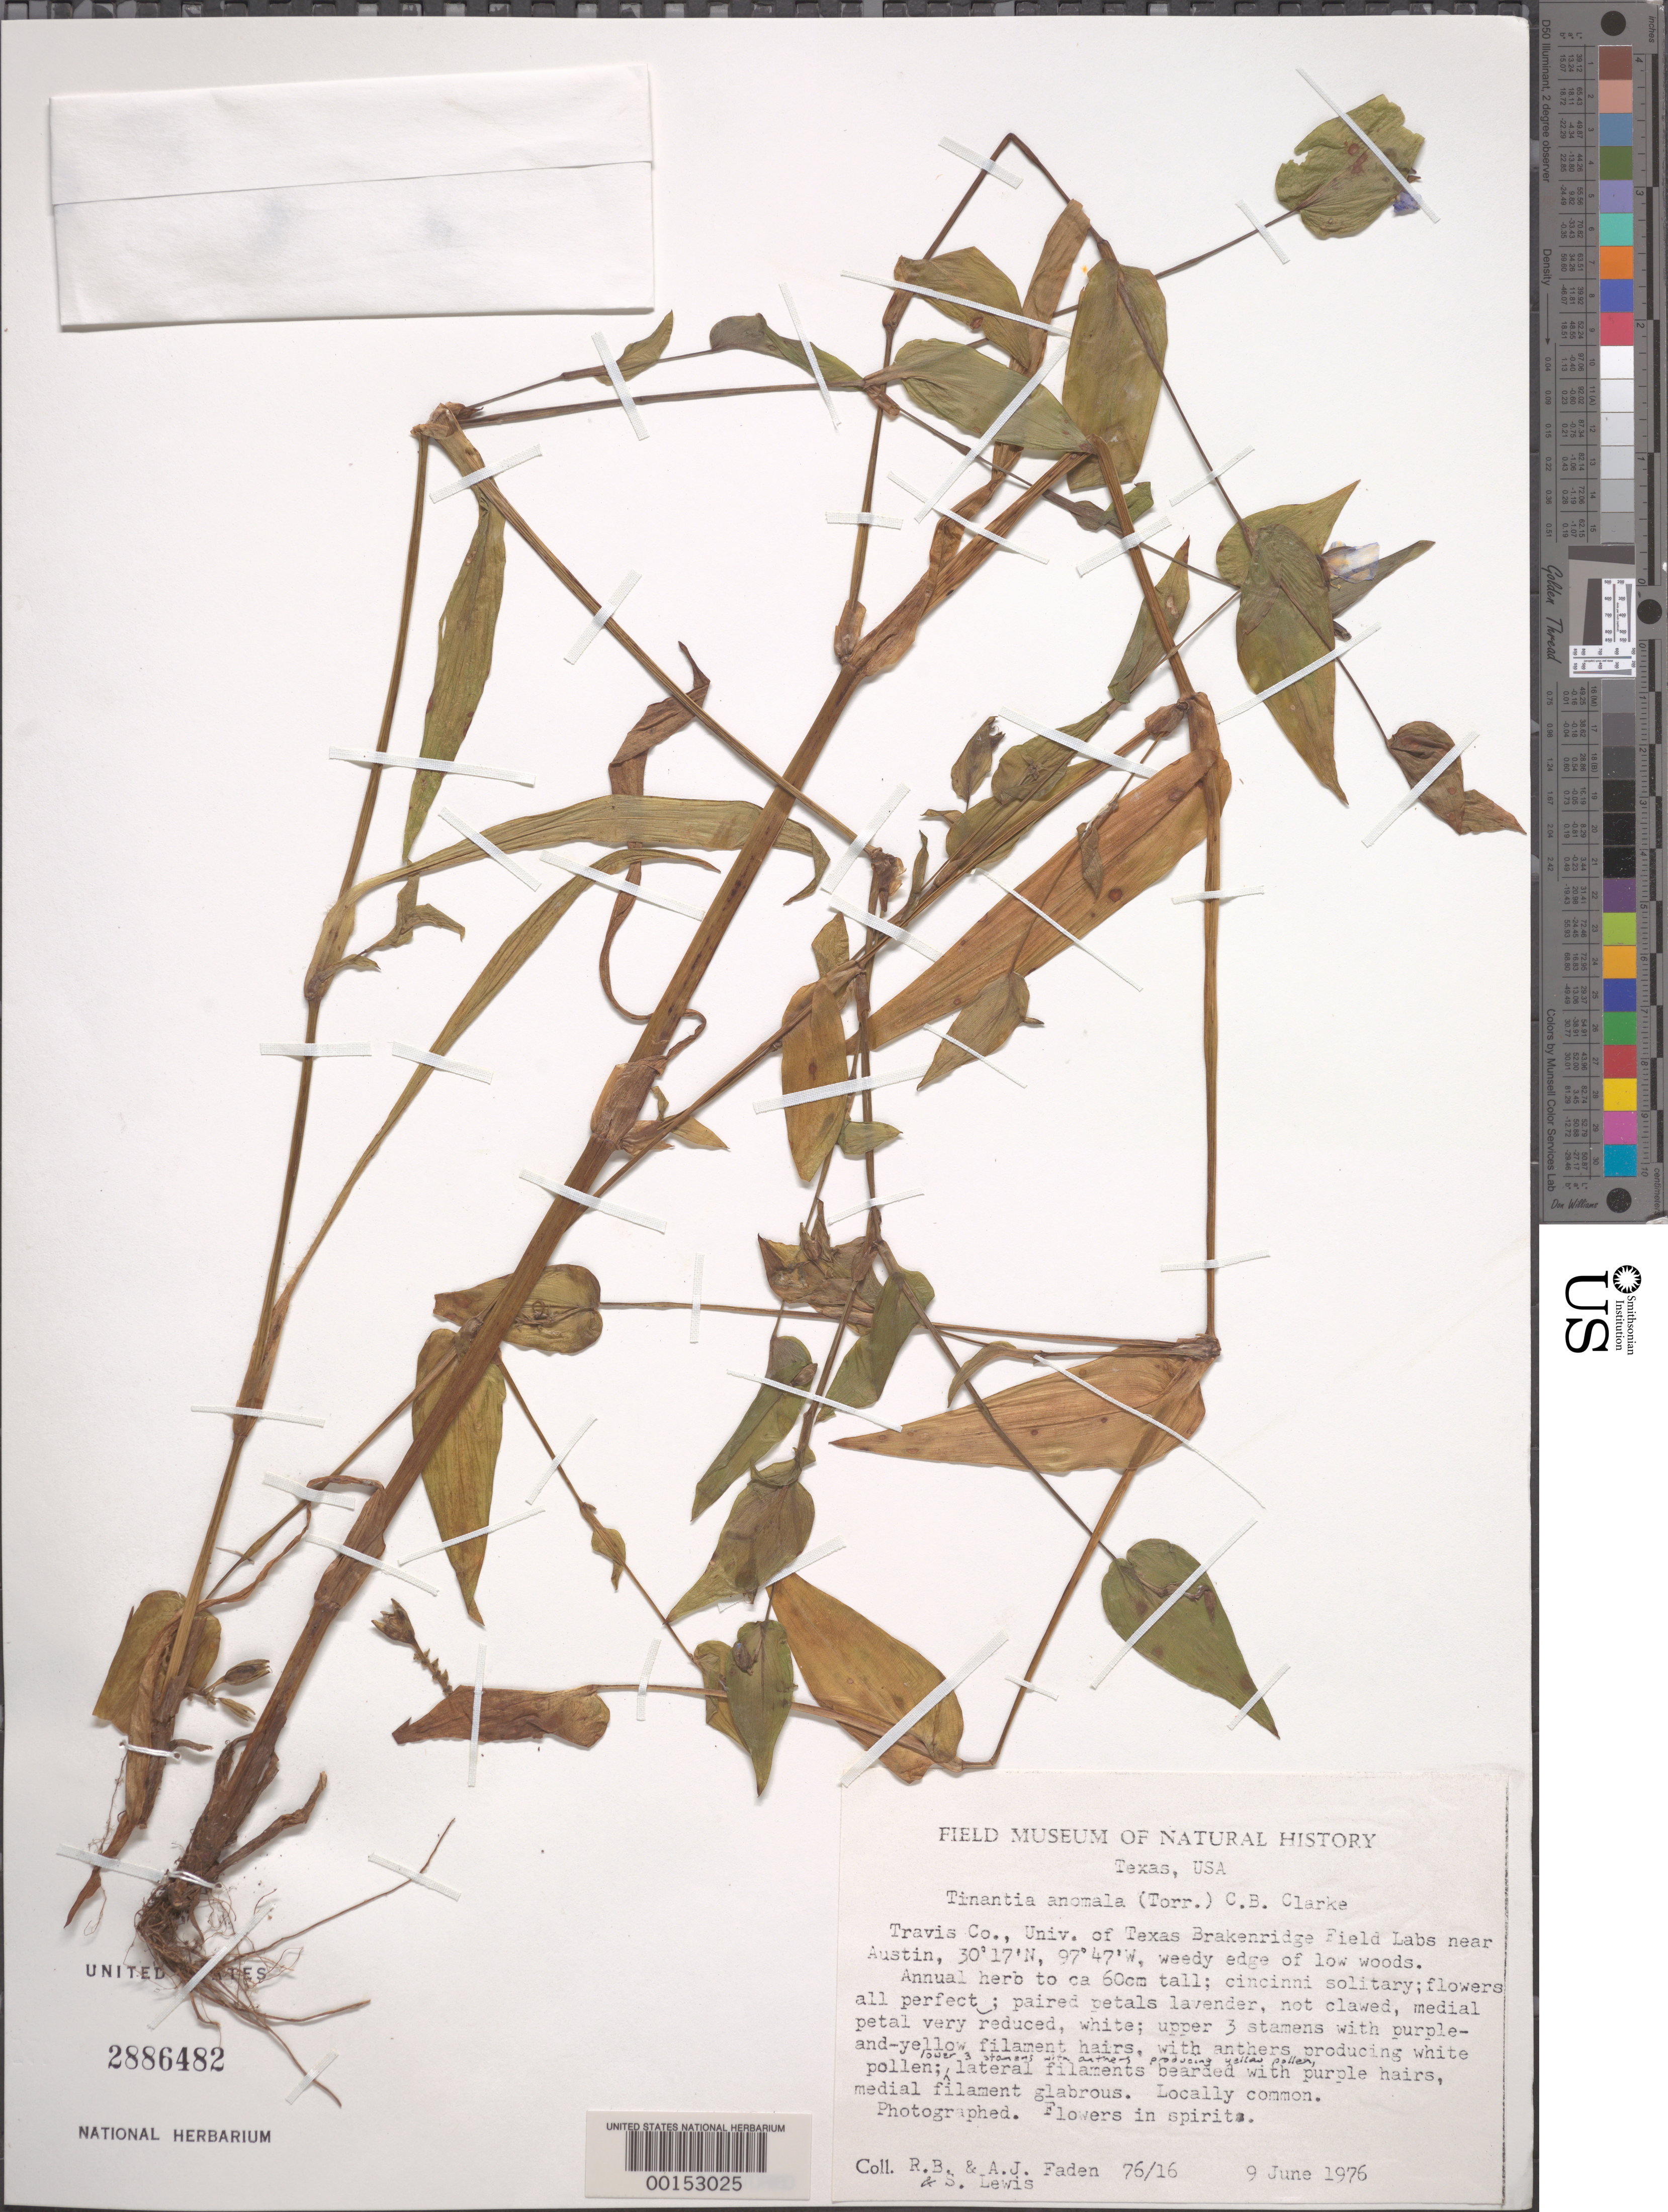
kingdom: Plantae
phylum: Tracheophyta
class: Liliopsida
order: Commelinales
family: Commelinaceae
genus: Tinantia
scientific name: Tinantia anomala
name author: (Torr.) C.B. Clarke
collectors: R. B. Faden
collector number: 76/16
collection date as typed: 09 Jun 1976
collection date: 1976-06-09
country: United States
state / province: Texas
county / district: Travis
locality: Univ. of texas brakenridge field labs near austin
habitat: Woods edge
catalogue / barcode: US 2886482